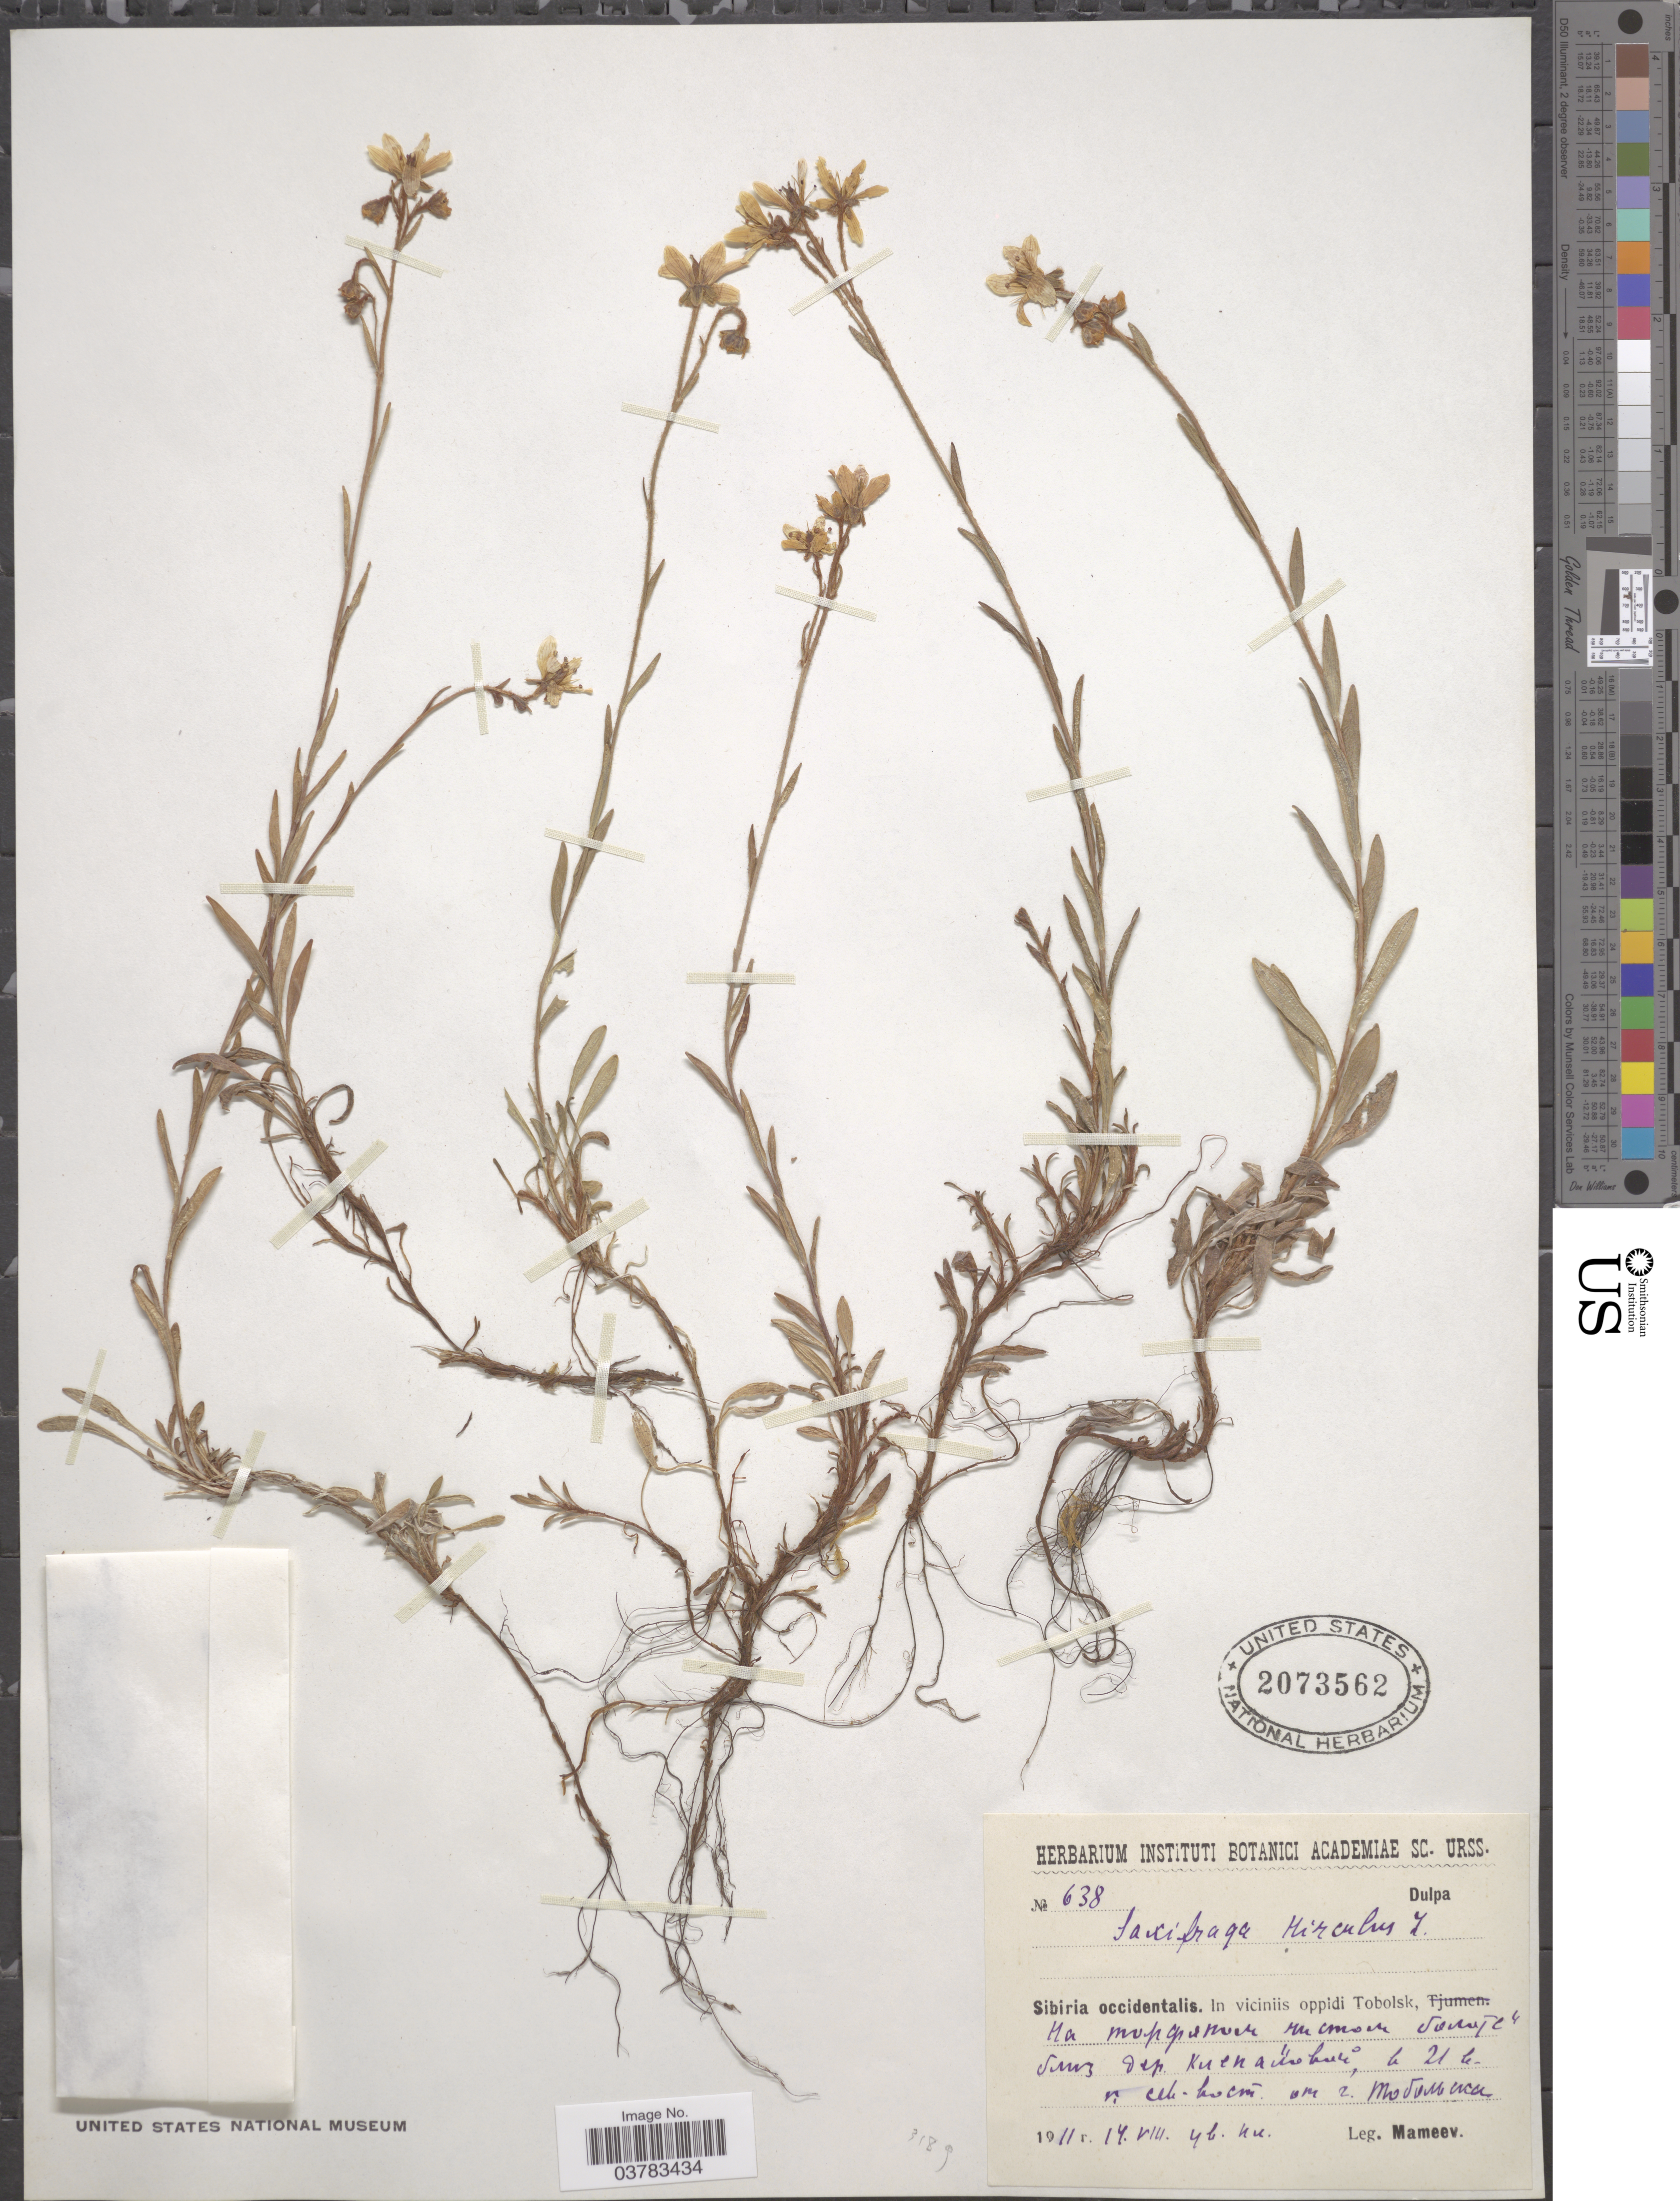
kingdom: Plantae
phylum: Tracheophyta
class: Magnoliopsida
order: Saxifragales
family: Saxifragaceae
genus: Saxifraga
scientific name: Saxifraga hirculus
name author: L.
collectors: Mameev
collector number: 638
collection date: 1911-08-14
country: Russian Federation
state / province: Tyumen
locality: Sibiria occidentalis. In viciniis oppidis Tobolsk, near village Klepalova, 22.4 km NE of Tobolsk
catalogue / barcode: US 2073562